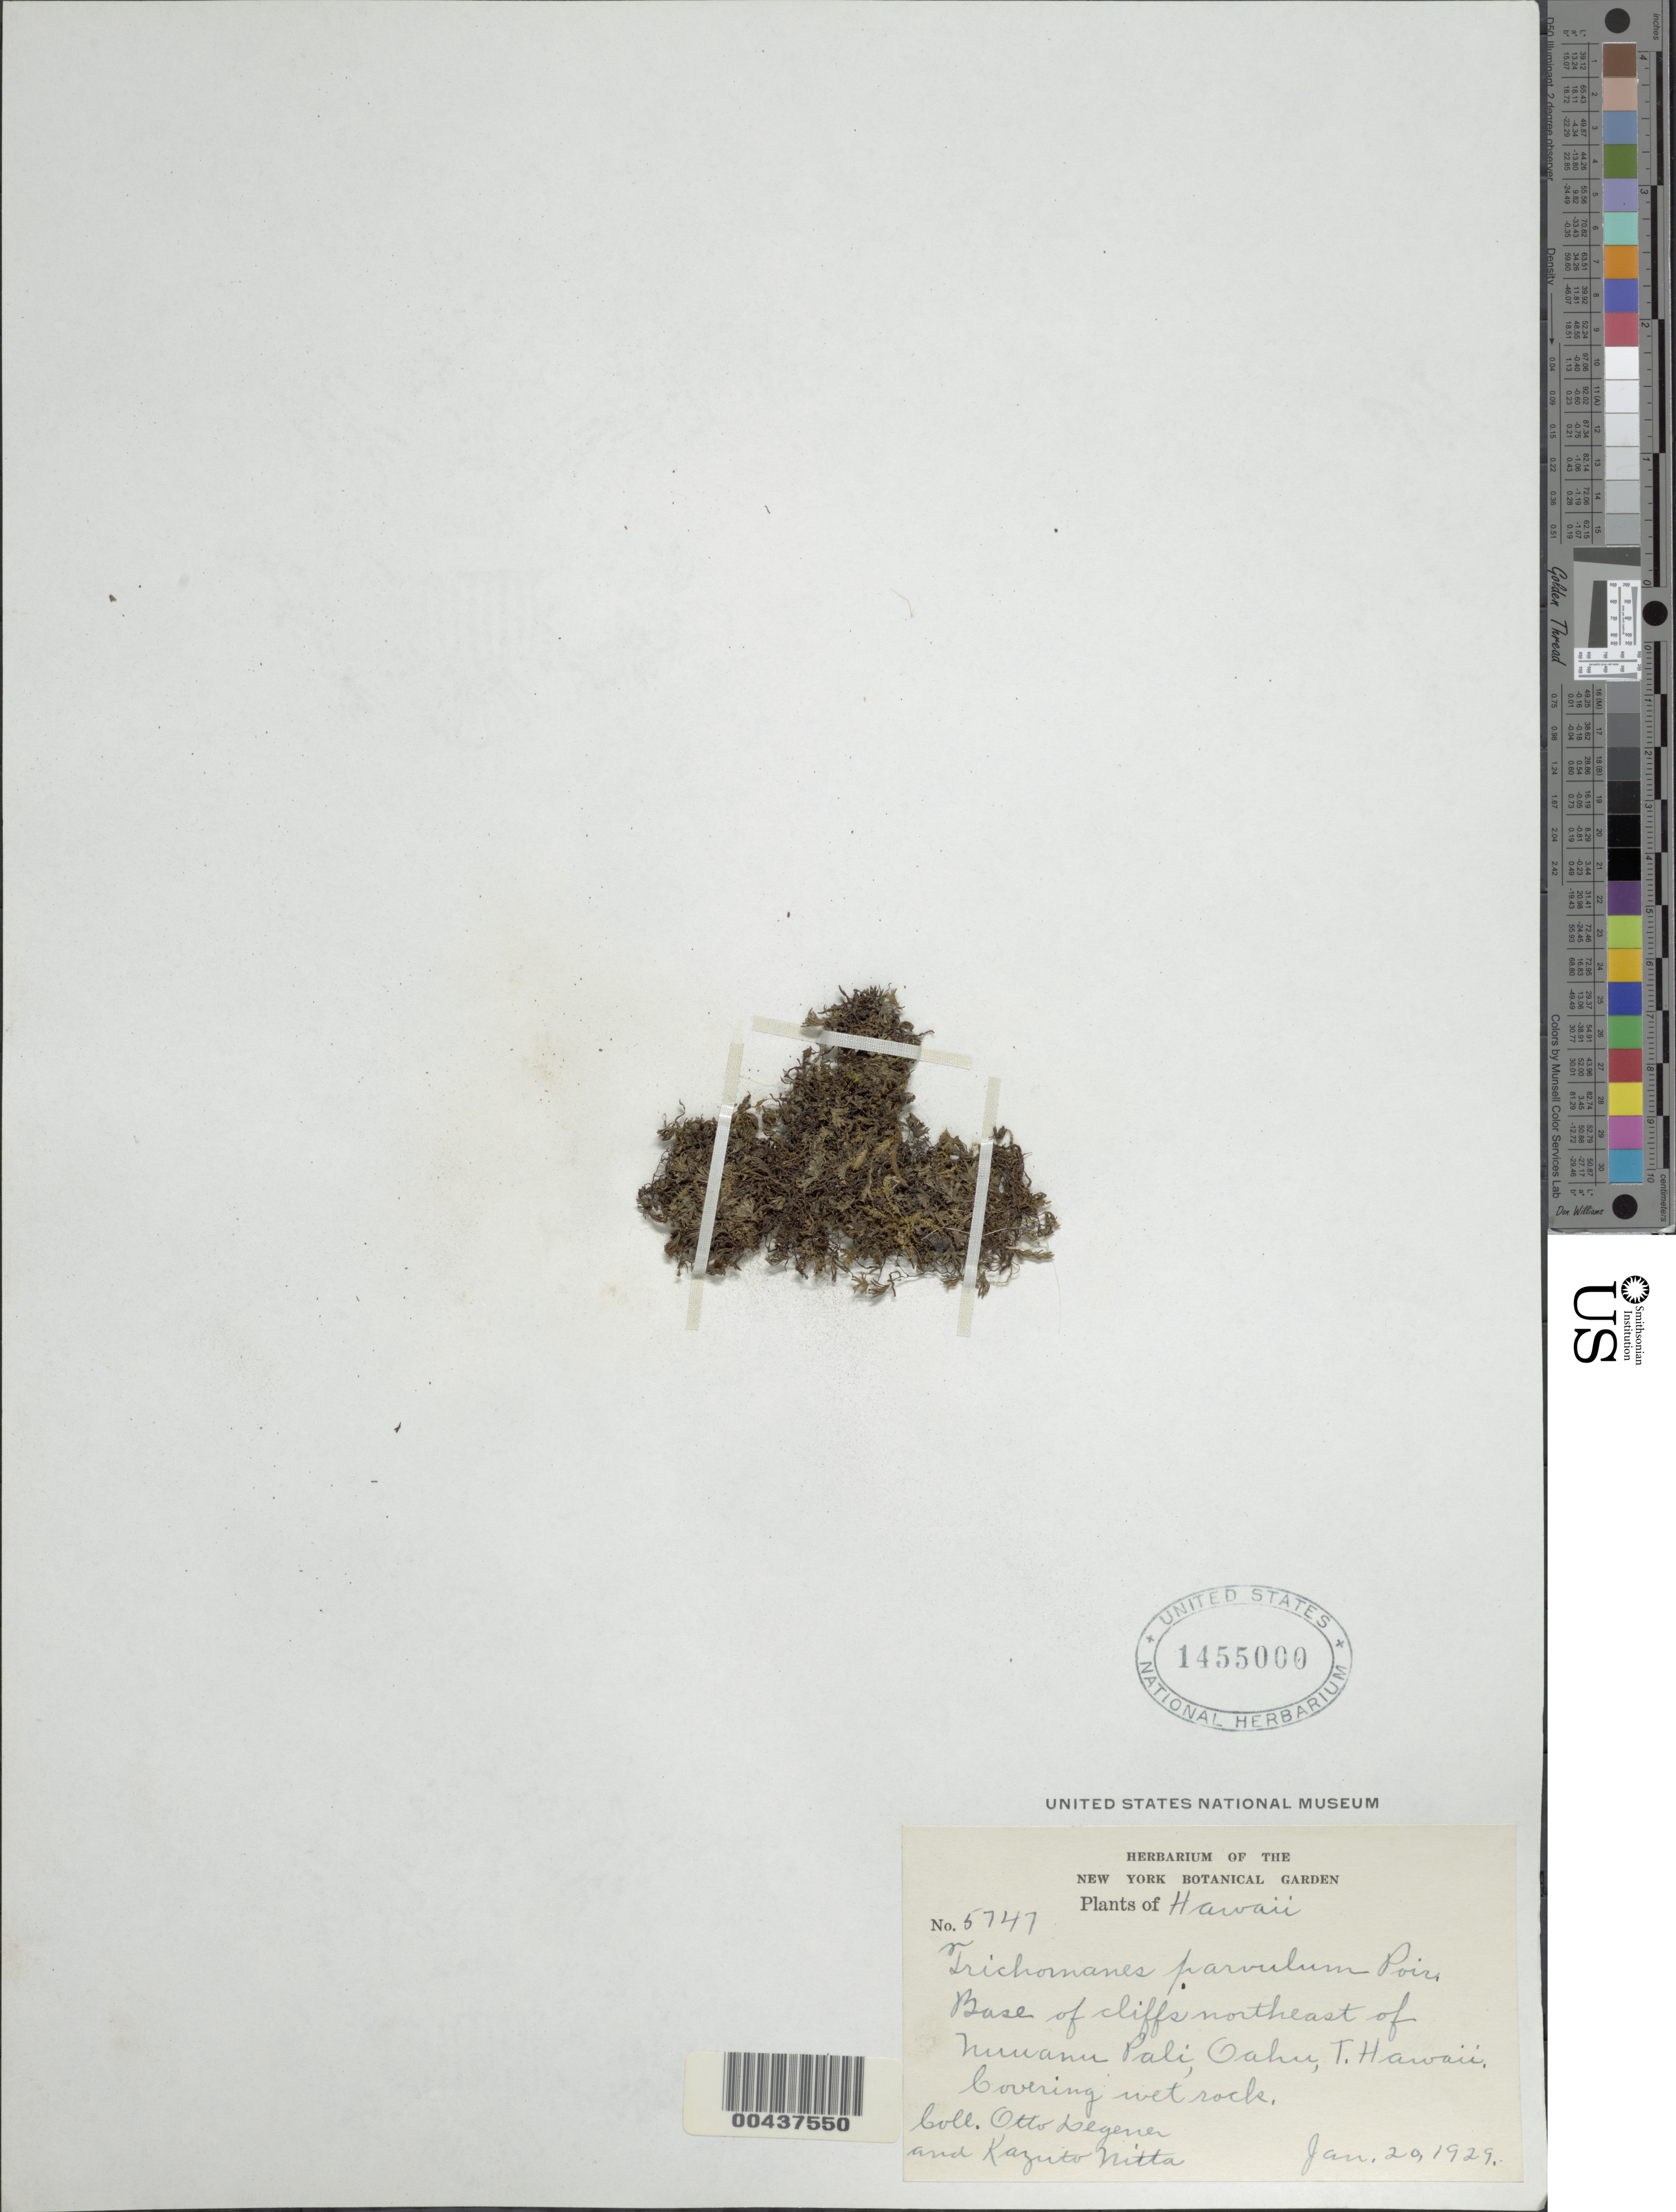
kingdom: Plantae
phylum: Tracheophyta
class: Polypodiopsida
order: Hymenophyllales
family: Hymenophyllaceae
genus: Crepidomanes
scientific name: Crepidomanes minutum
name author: (Blume) K. Iwats.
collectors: O. Degener & K. Nitta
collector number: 5747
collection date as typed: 20 Jan 1929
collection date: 1929-01-20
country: United States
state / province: Hawaii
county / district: Honolulu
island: Oahu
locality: Base of cliffs NE of Nuuanu Pali, Oahu, T. Hawaii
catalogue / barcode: US 1455000